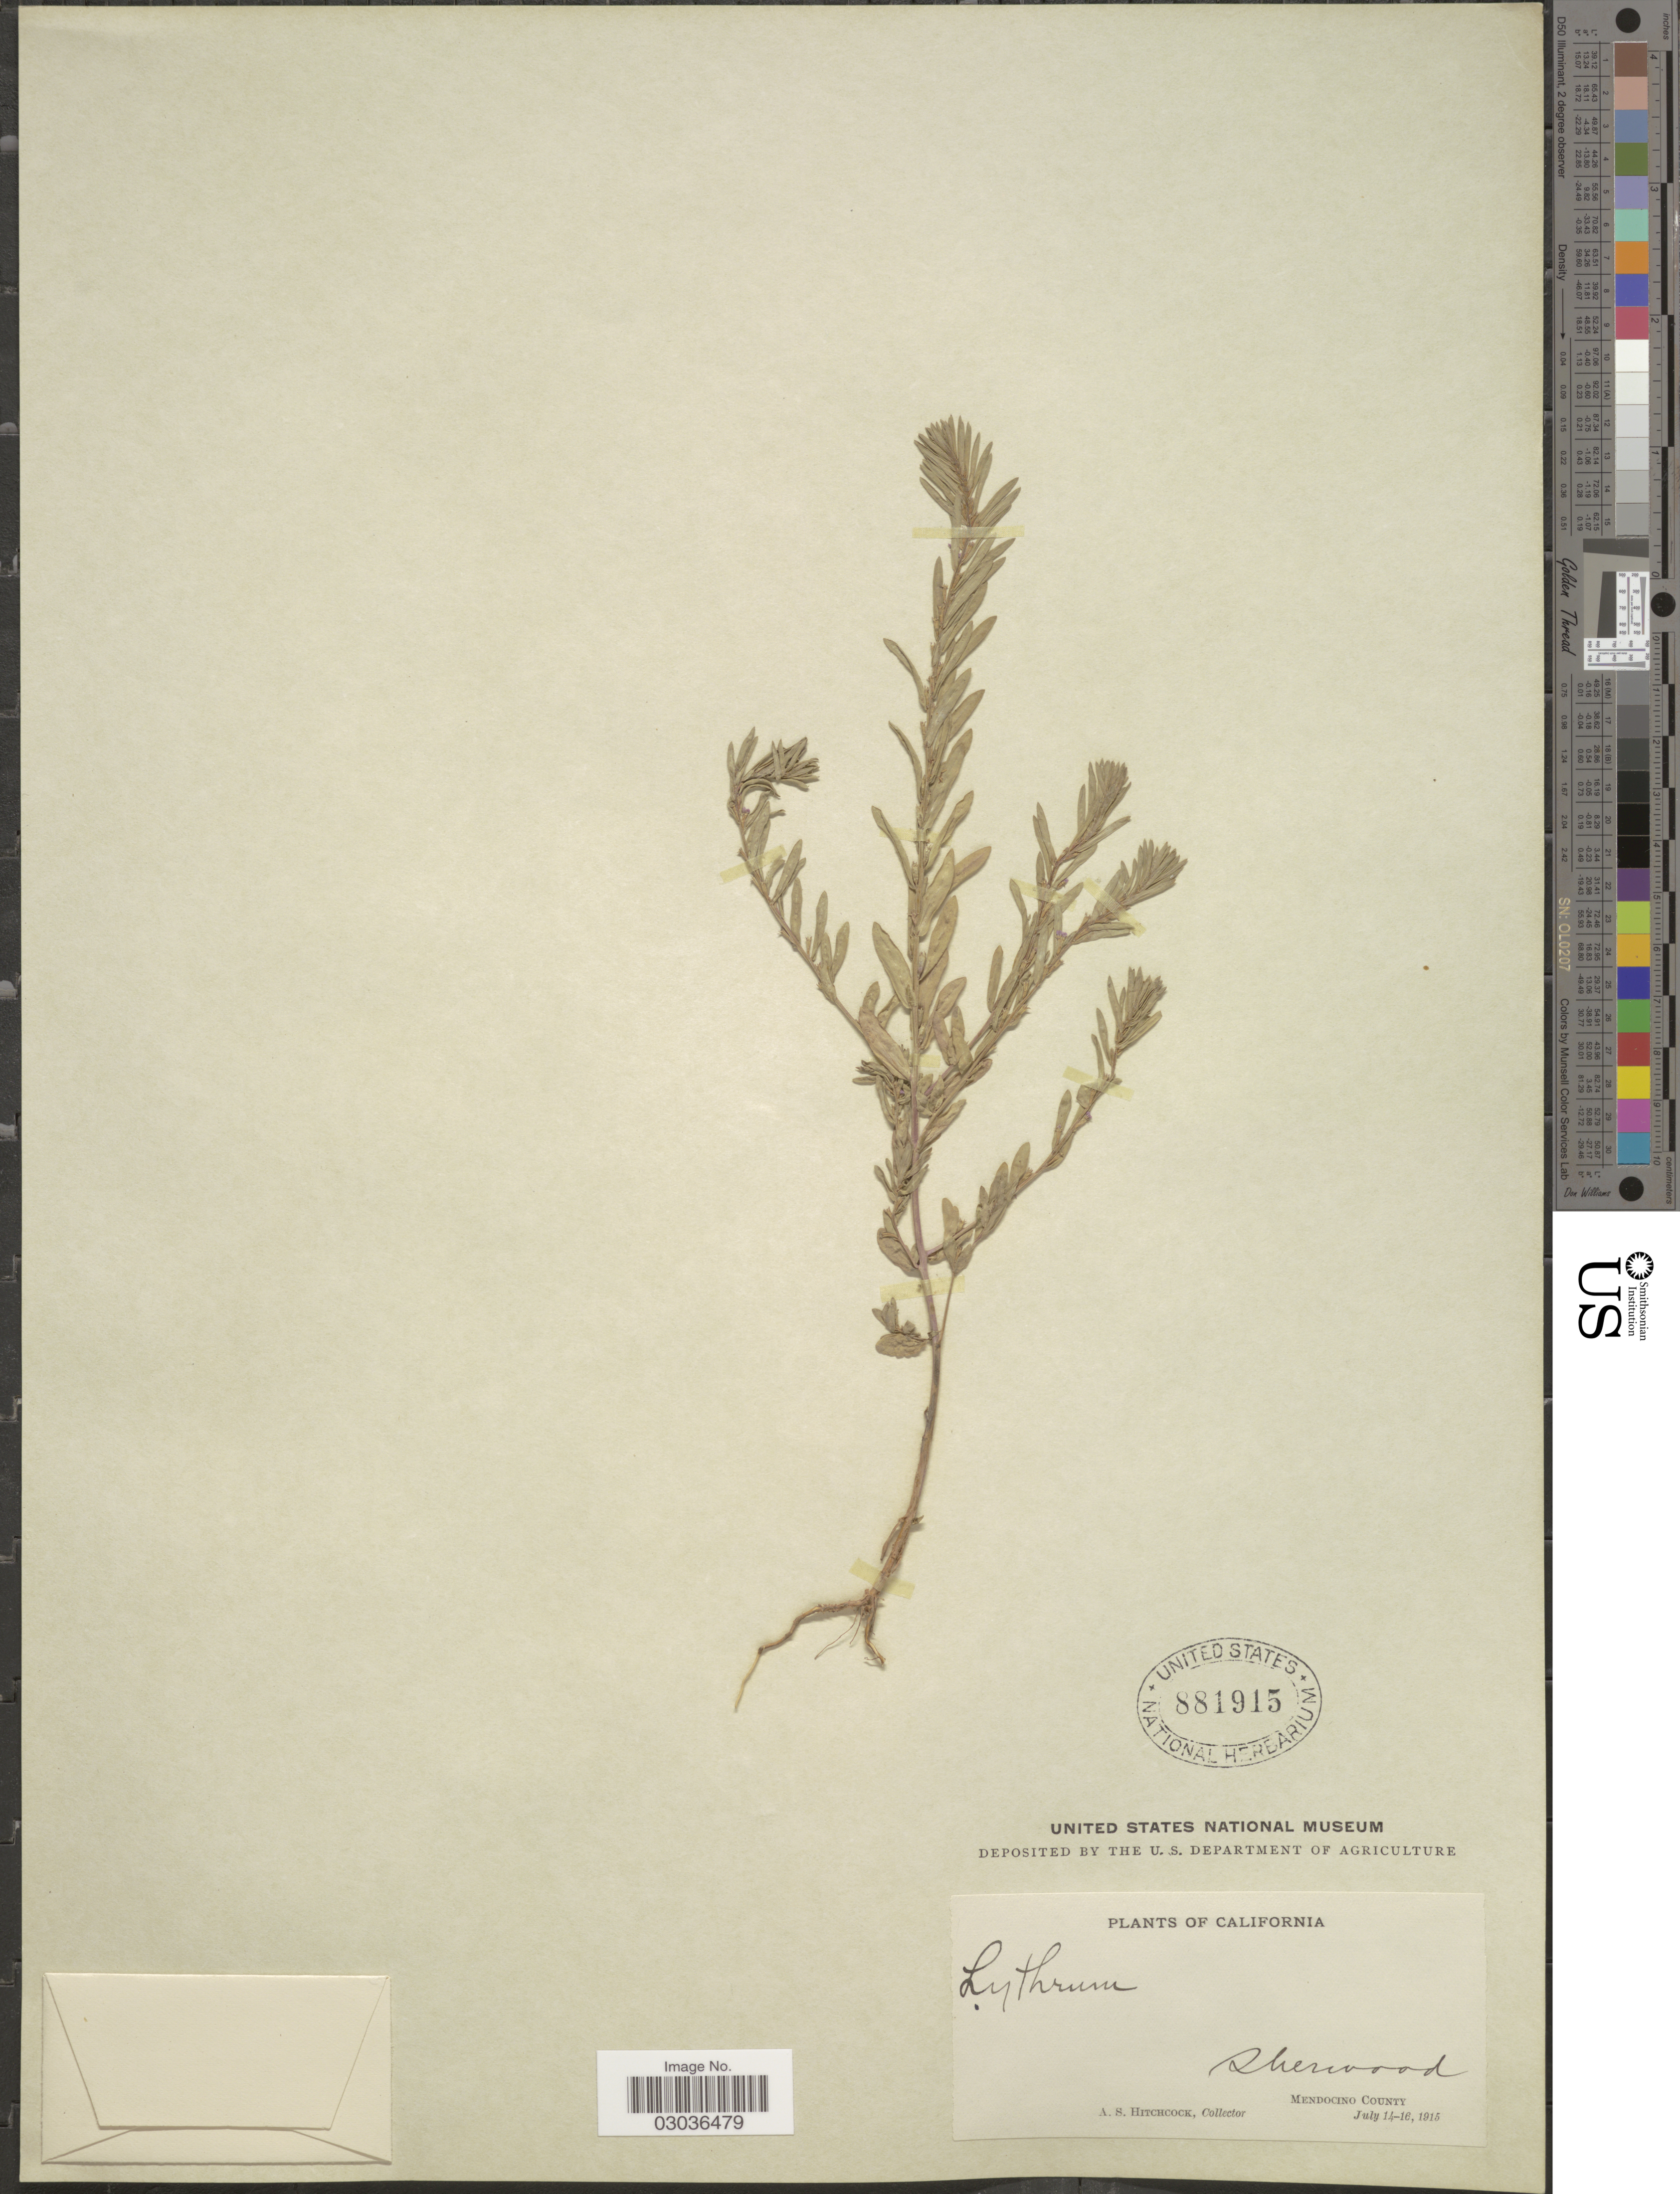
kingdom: Plantae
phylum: Tracheophyta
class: Magnoliopsida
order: Myrtales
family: Lythraceae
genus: Lythrum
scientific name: Lythrum adsurgens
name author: Greene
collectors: A. S. Hitchcock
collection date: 1915-07-14/1915-07-16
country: United States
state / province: California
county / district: Mendocino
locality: Sherwood. Mendocino County.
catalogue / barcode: US 881915